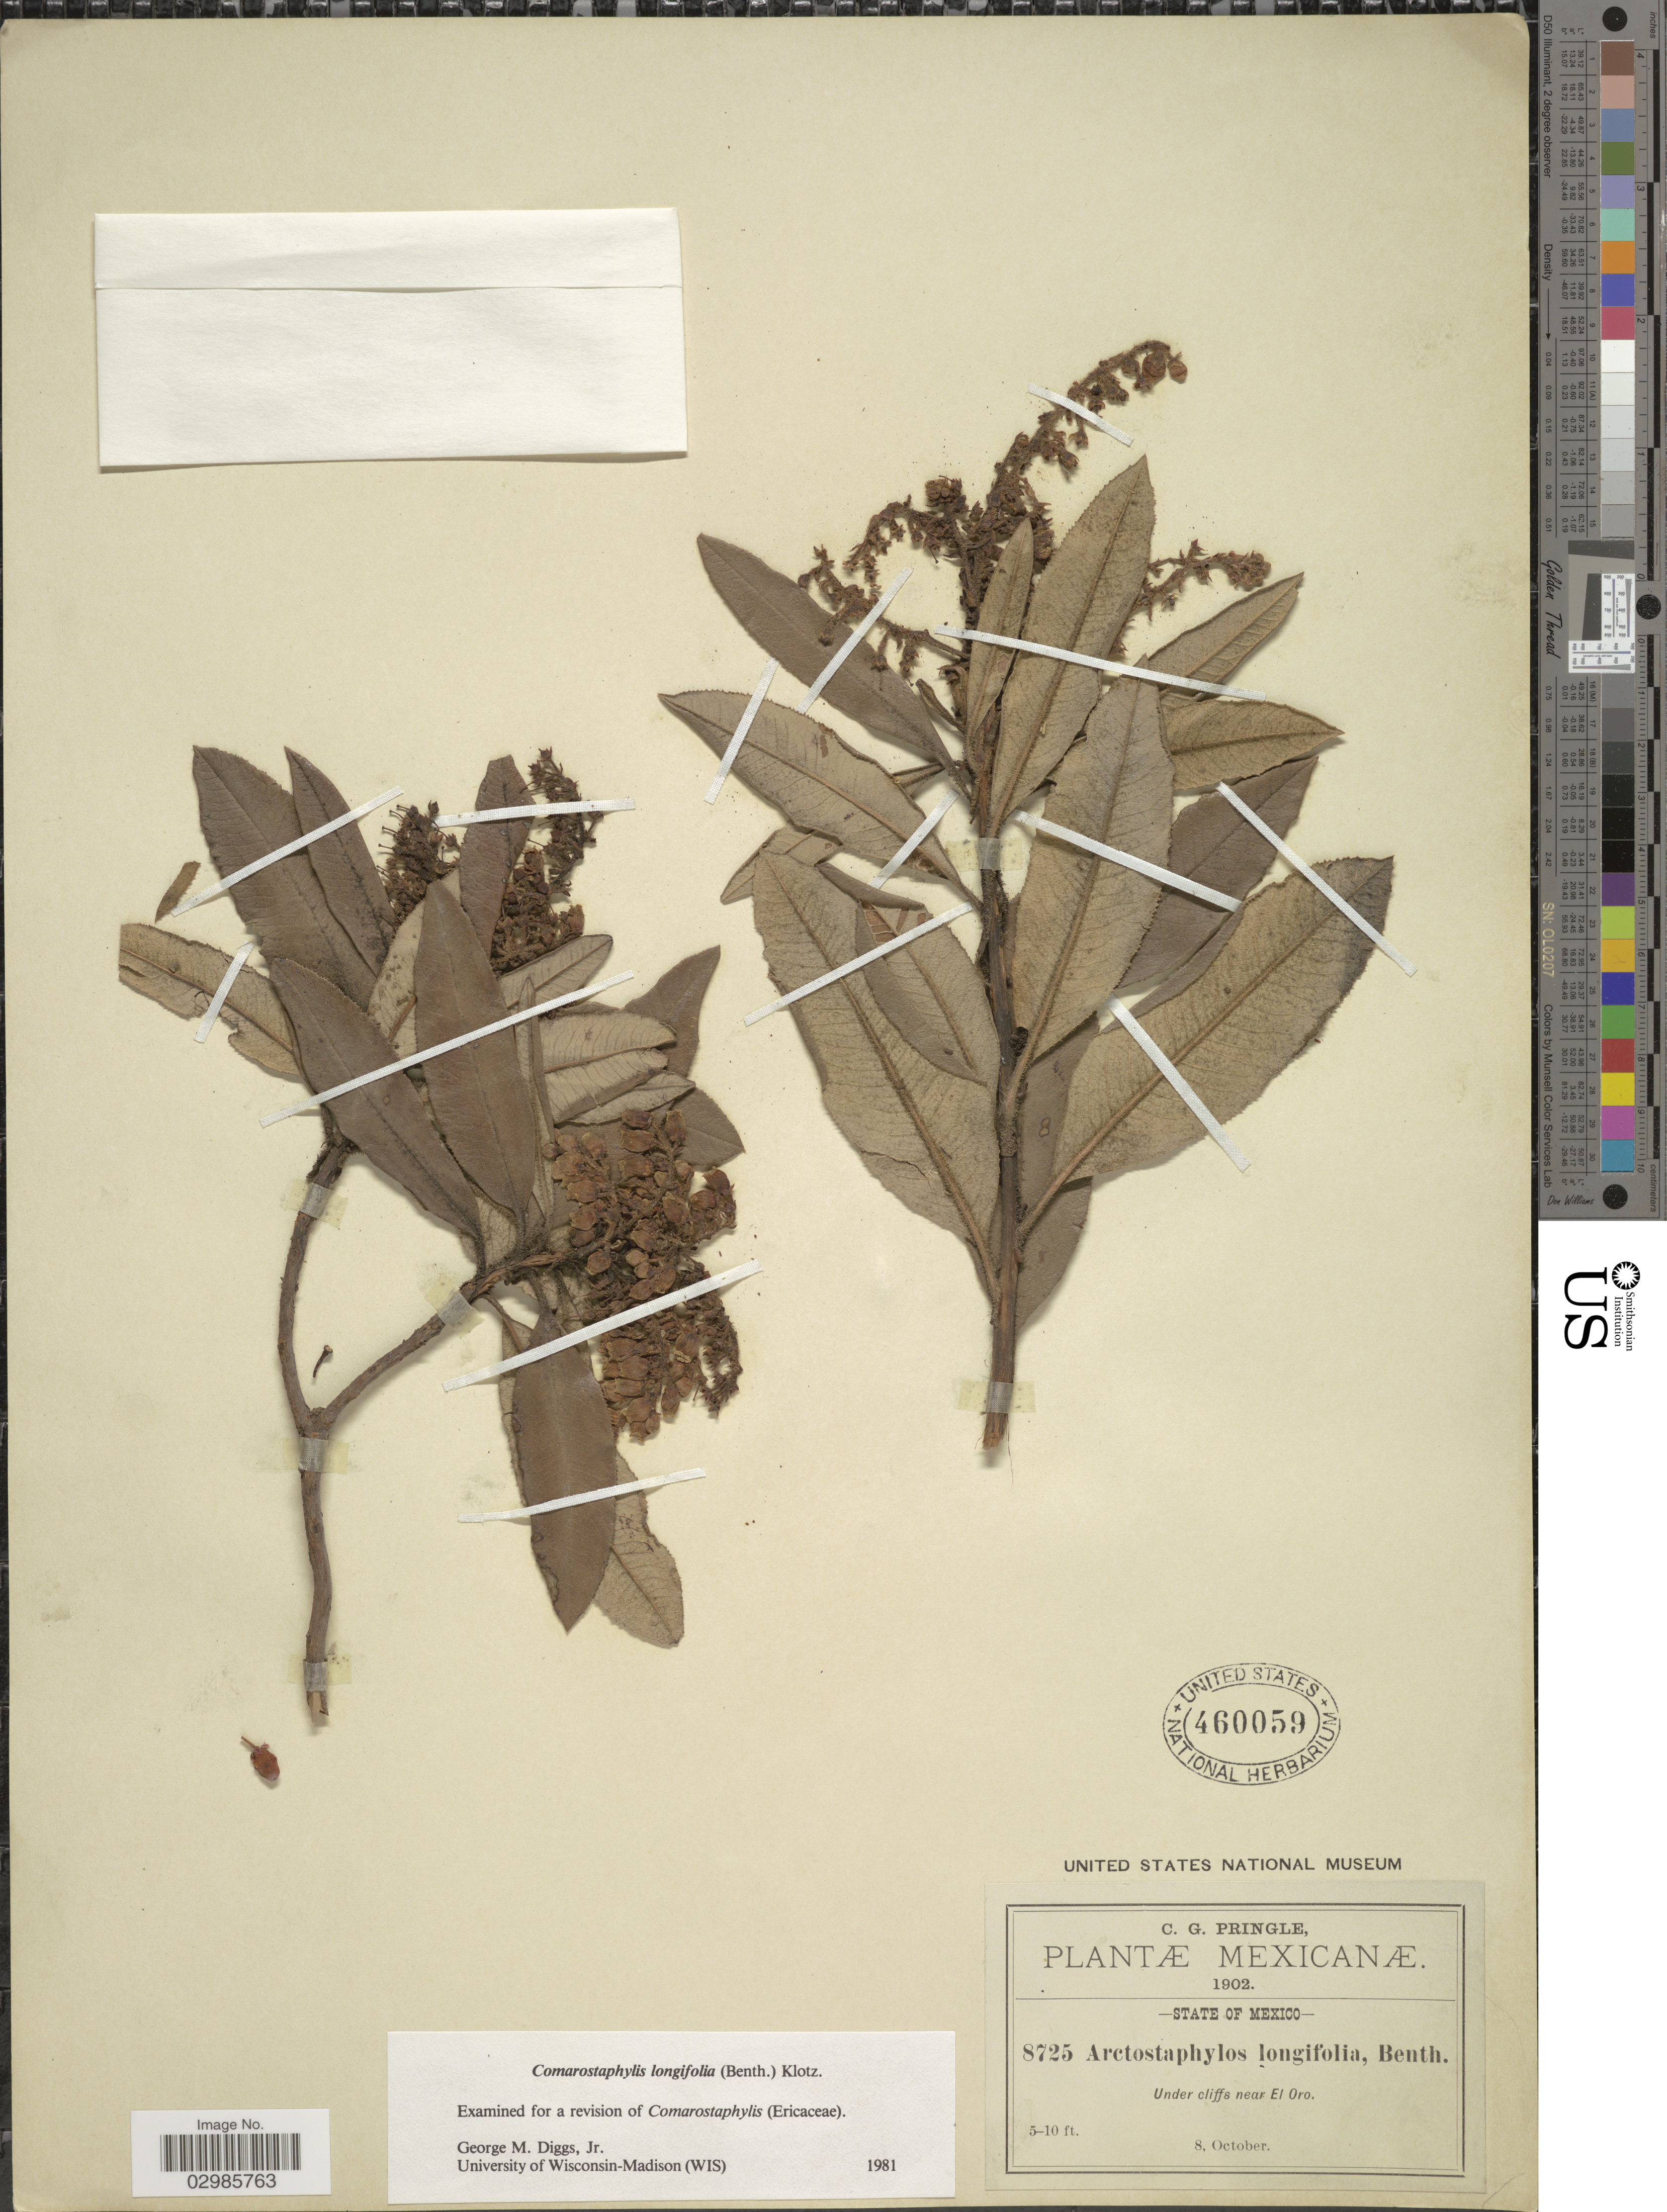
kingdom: Plantae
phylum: Tracheophyta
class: Magnoliopsida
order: Ericales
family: Ericaceae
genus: Comarostaphylis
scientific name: Comarostaphylis longifolia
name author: (Benth.) Klotzsch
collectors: C. G. Pringle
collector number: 8725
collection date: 1902-10-08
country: Mexico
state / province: México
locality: Under cliffs near El Oro.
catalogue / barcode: US 460059